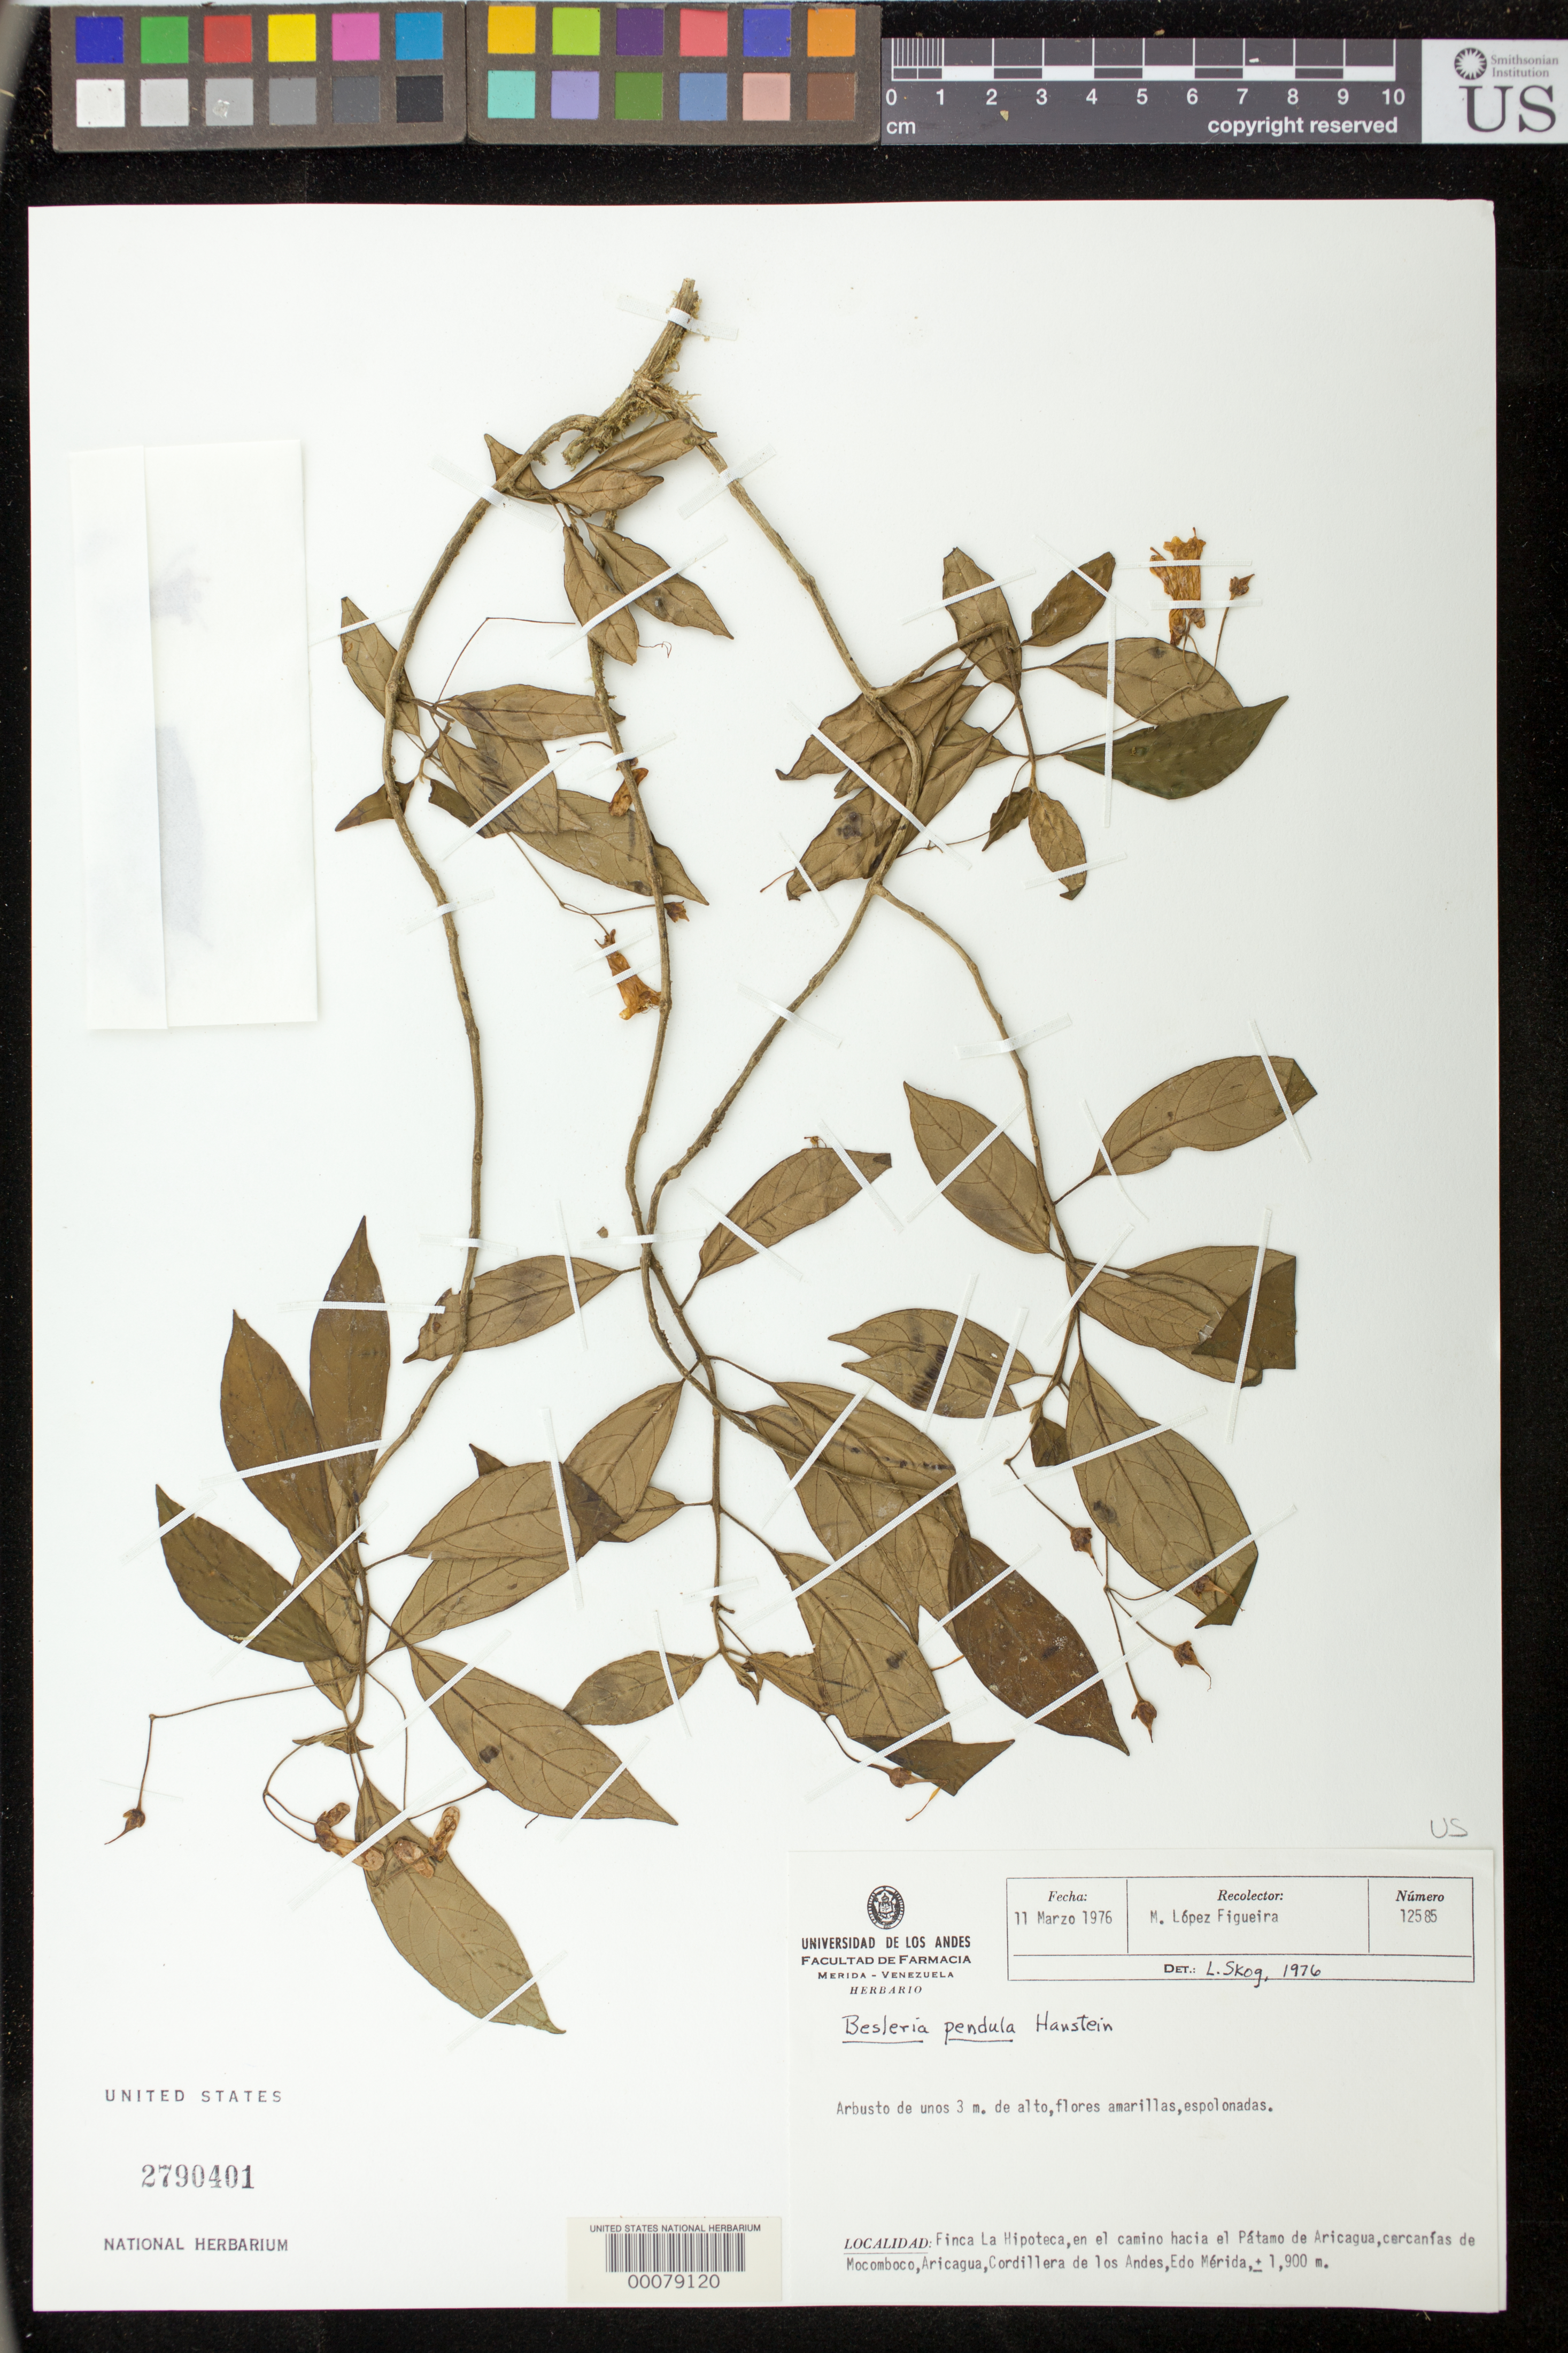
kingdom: Plantae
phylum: Tracheophyta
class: Magnoliopsida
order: Lamiales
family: Gesneriaceae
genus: Besleria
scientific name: Besleria pendula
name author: Hanst.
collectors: M. López Figueiras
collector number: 12585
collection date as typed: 11 Mar 1976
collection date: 1976-03-11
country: Venezuela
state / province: Mérida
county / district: Aricagua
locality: Finca la Hipoteca, on the road toward the Patamo de Aricagua, vicinity of Mocomboco, Aricagua, Cordillera de los Andes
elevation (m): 1900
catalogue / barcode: US 2790401